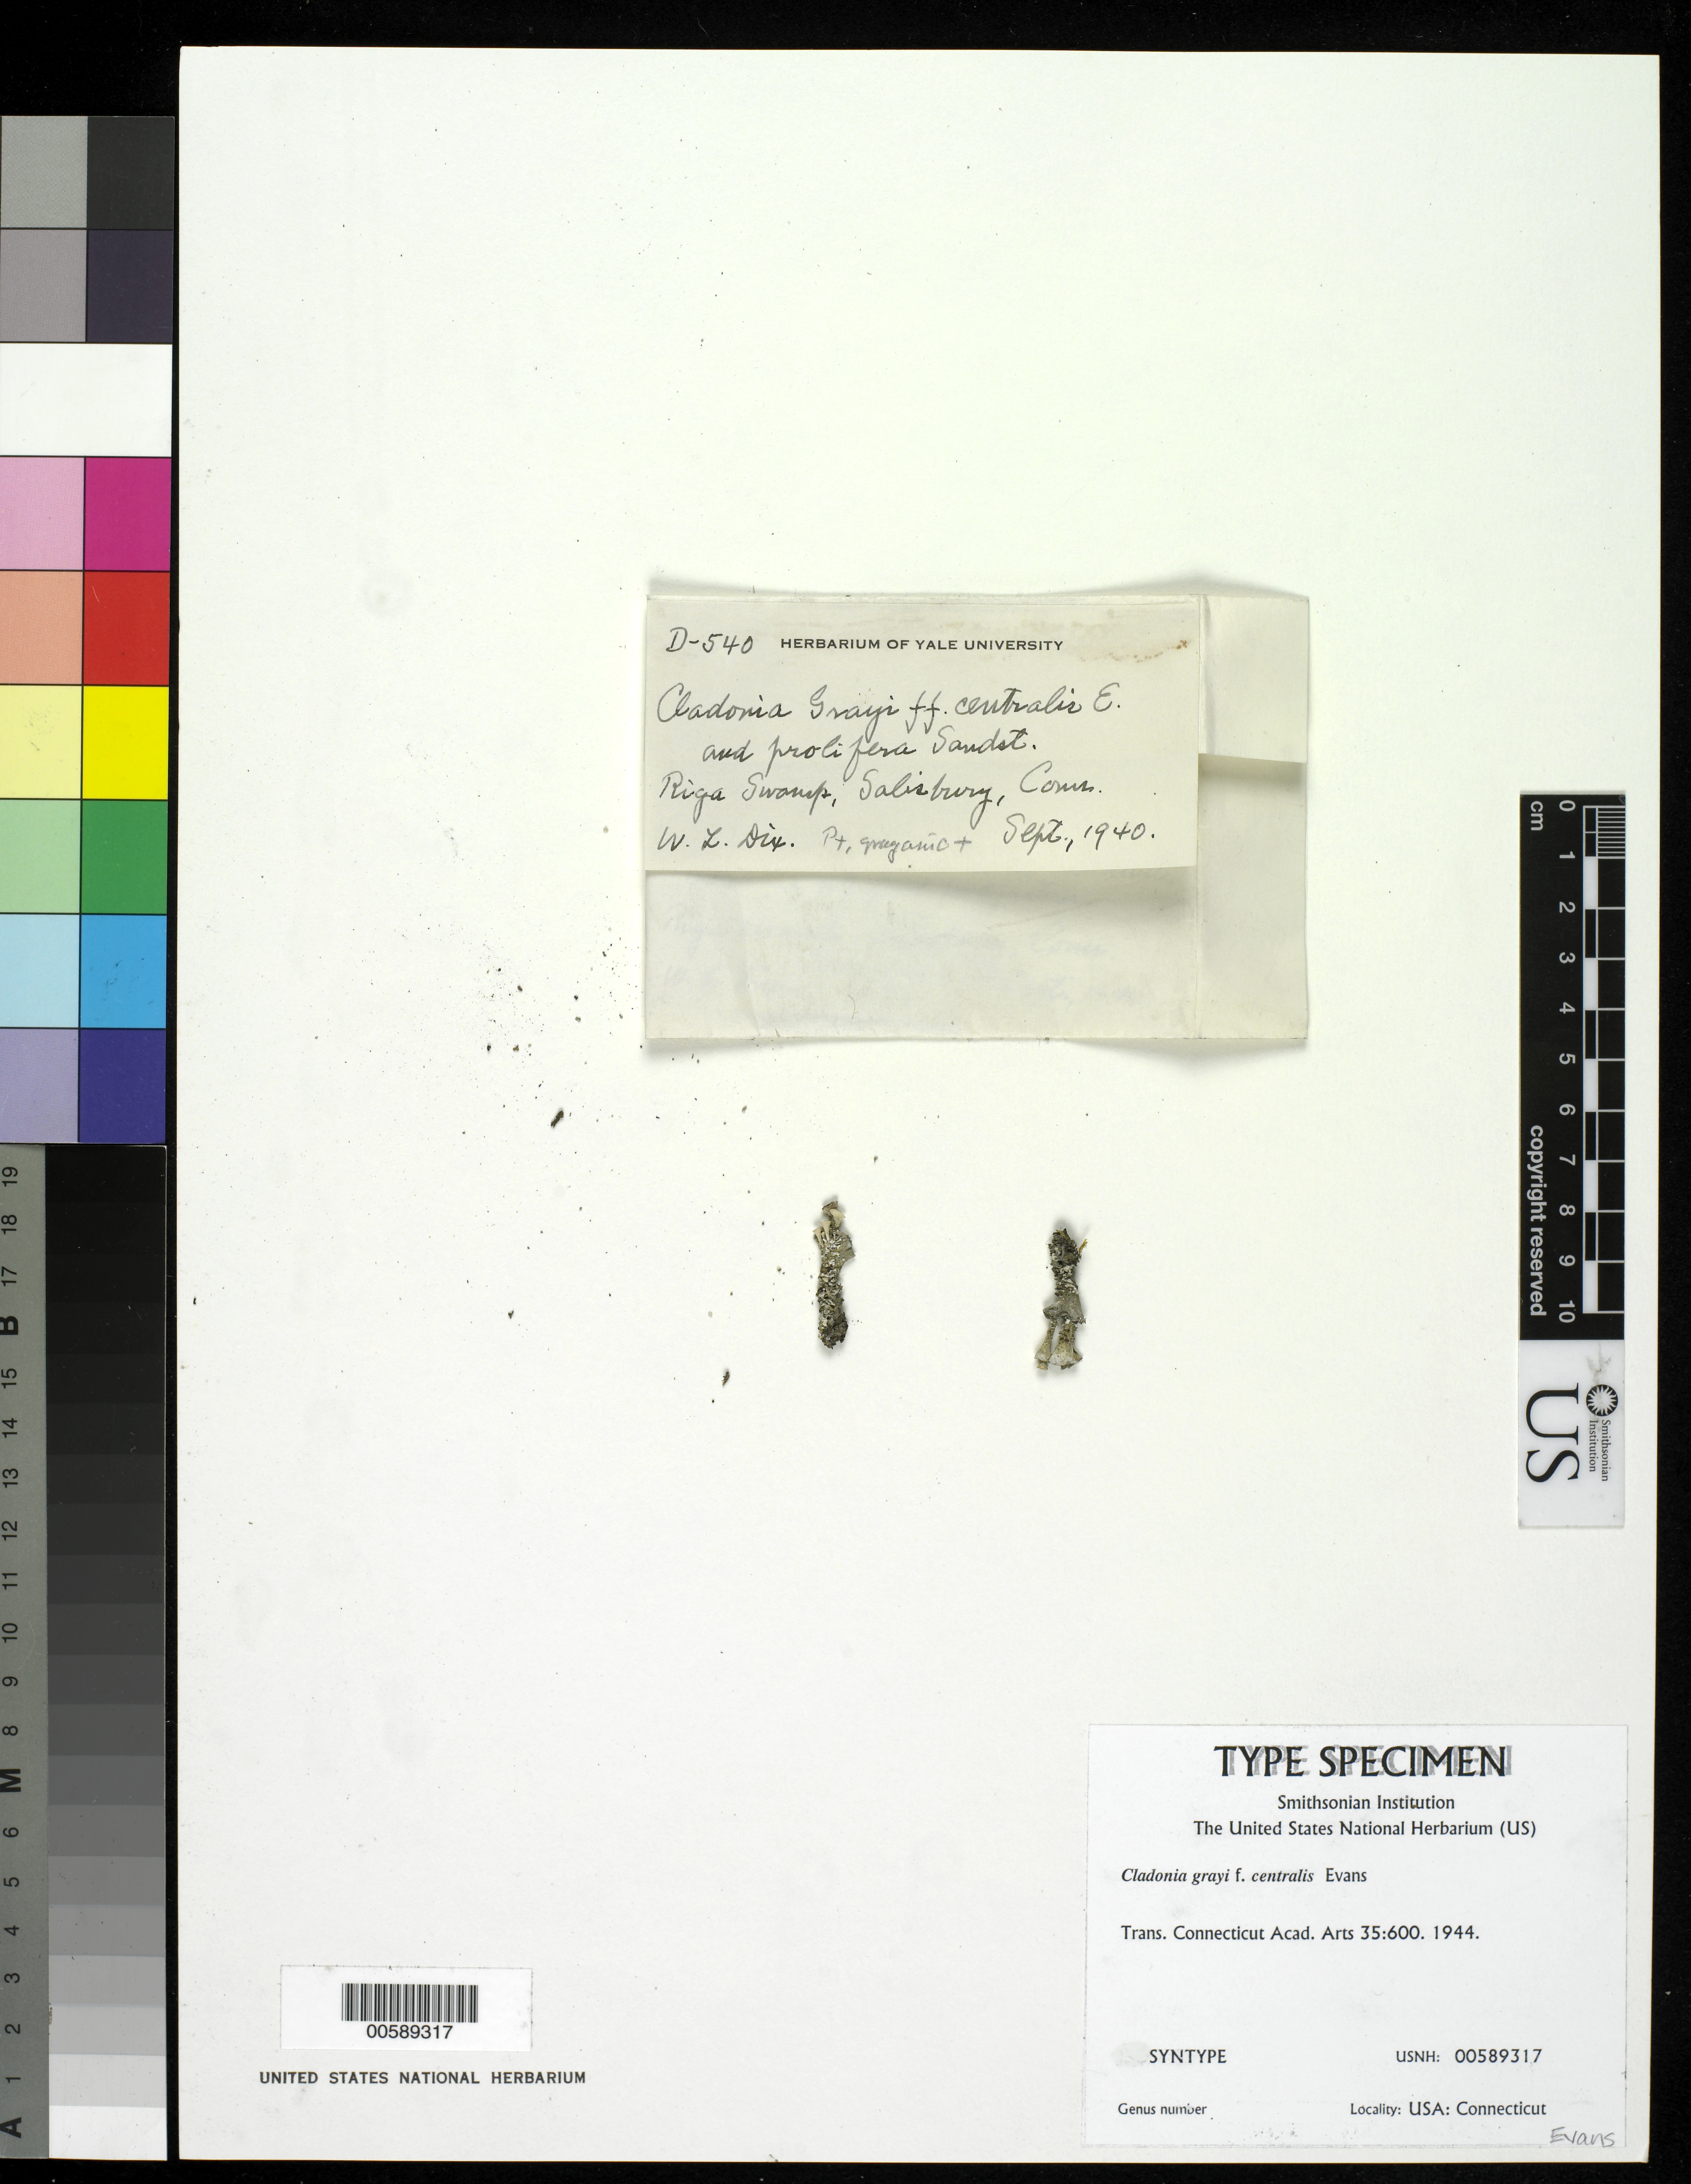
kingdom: Fungi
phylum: Ascomycota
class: Lecanoromycetes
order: Lecanorales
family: Cladoniaceae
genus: Cladonia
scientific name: Cladonia grayi f. centralis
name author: A. Evans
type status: Syntype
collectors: W. Dix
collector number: D 540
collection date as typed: Sep 1940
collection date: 1940-09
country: United States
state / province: Connecticut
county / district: Litchfield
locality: Riga Swamp, Salisbury.